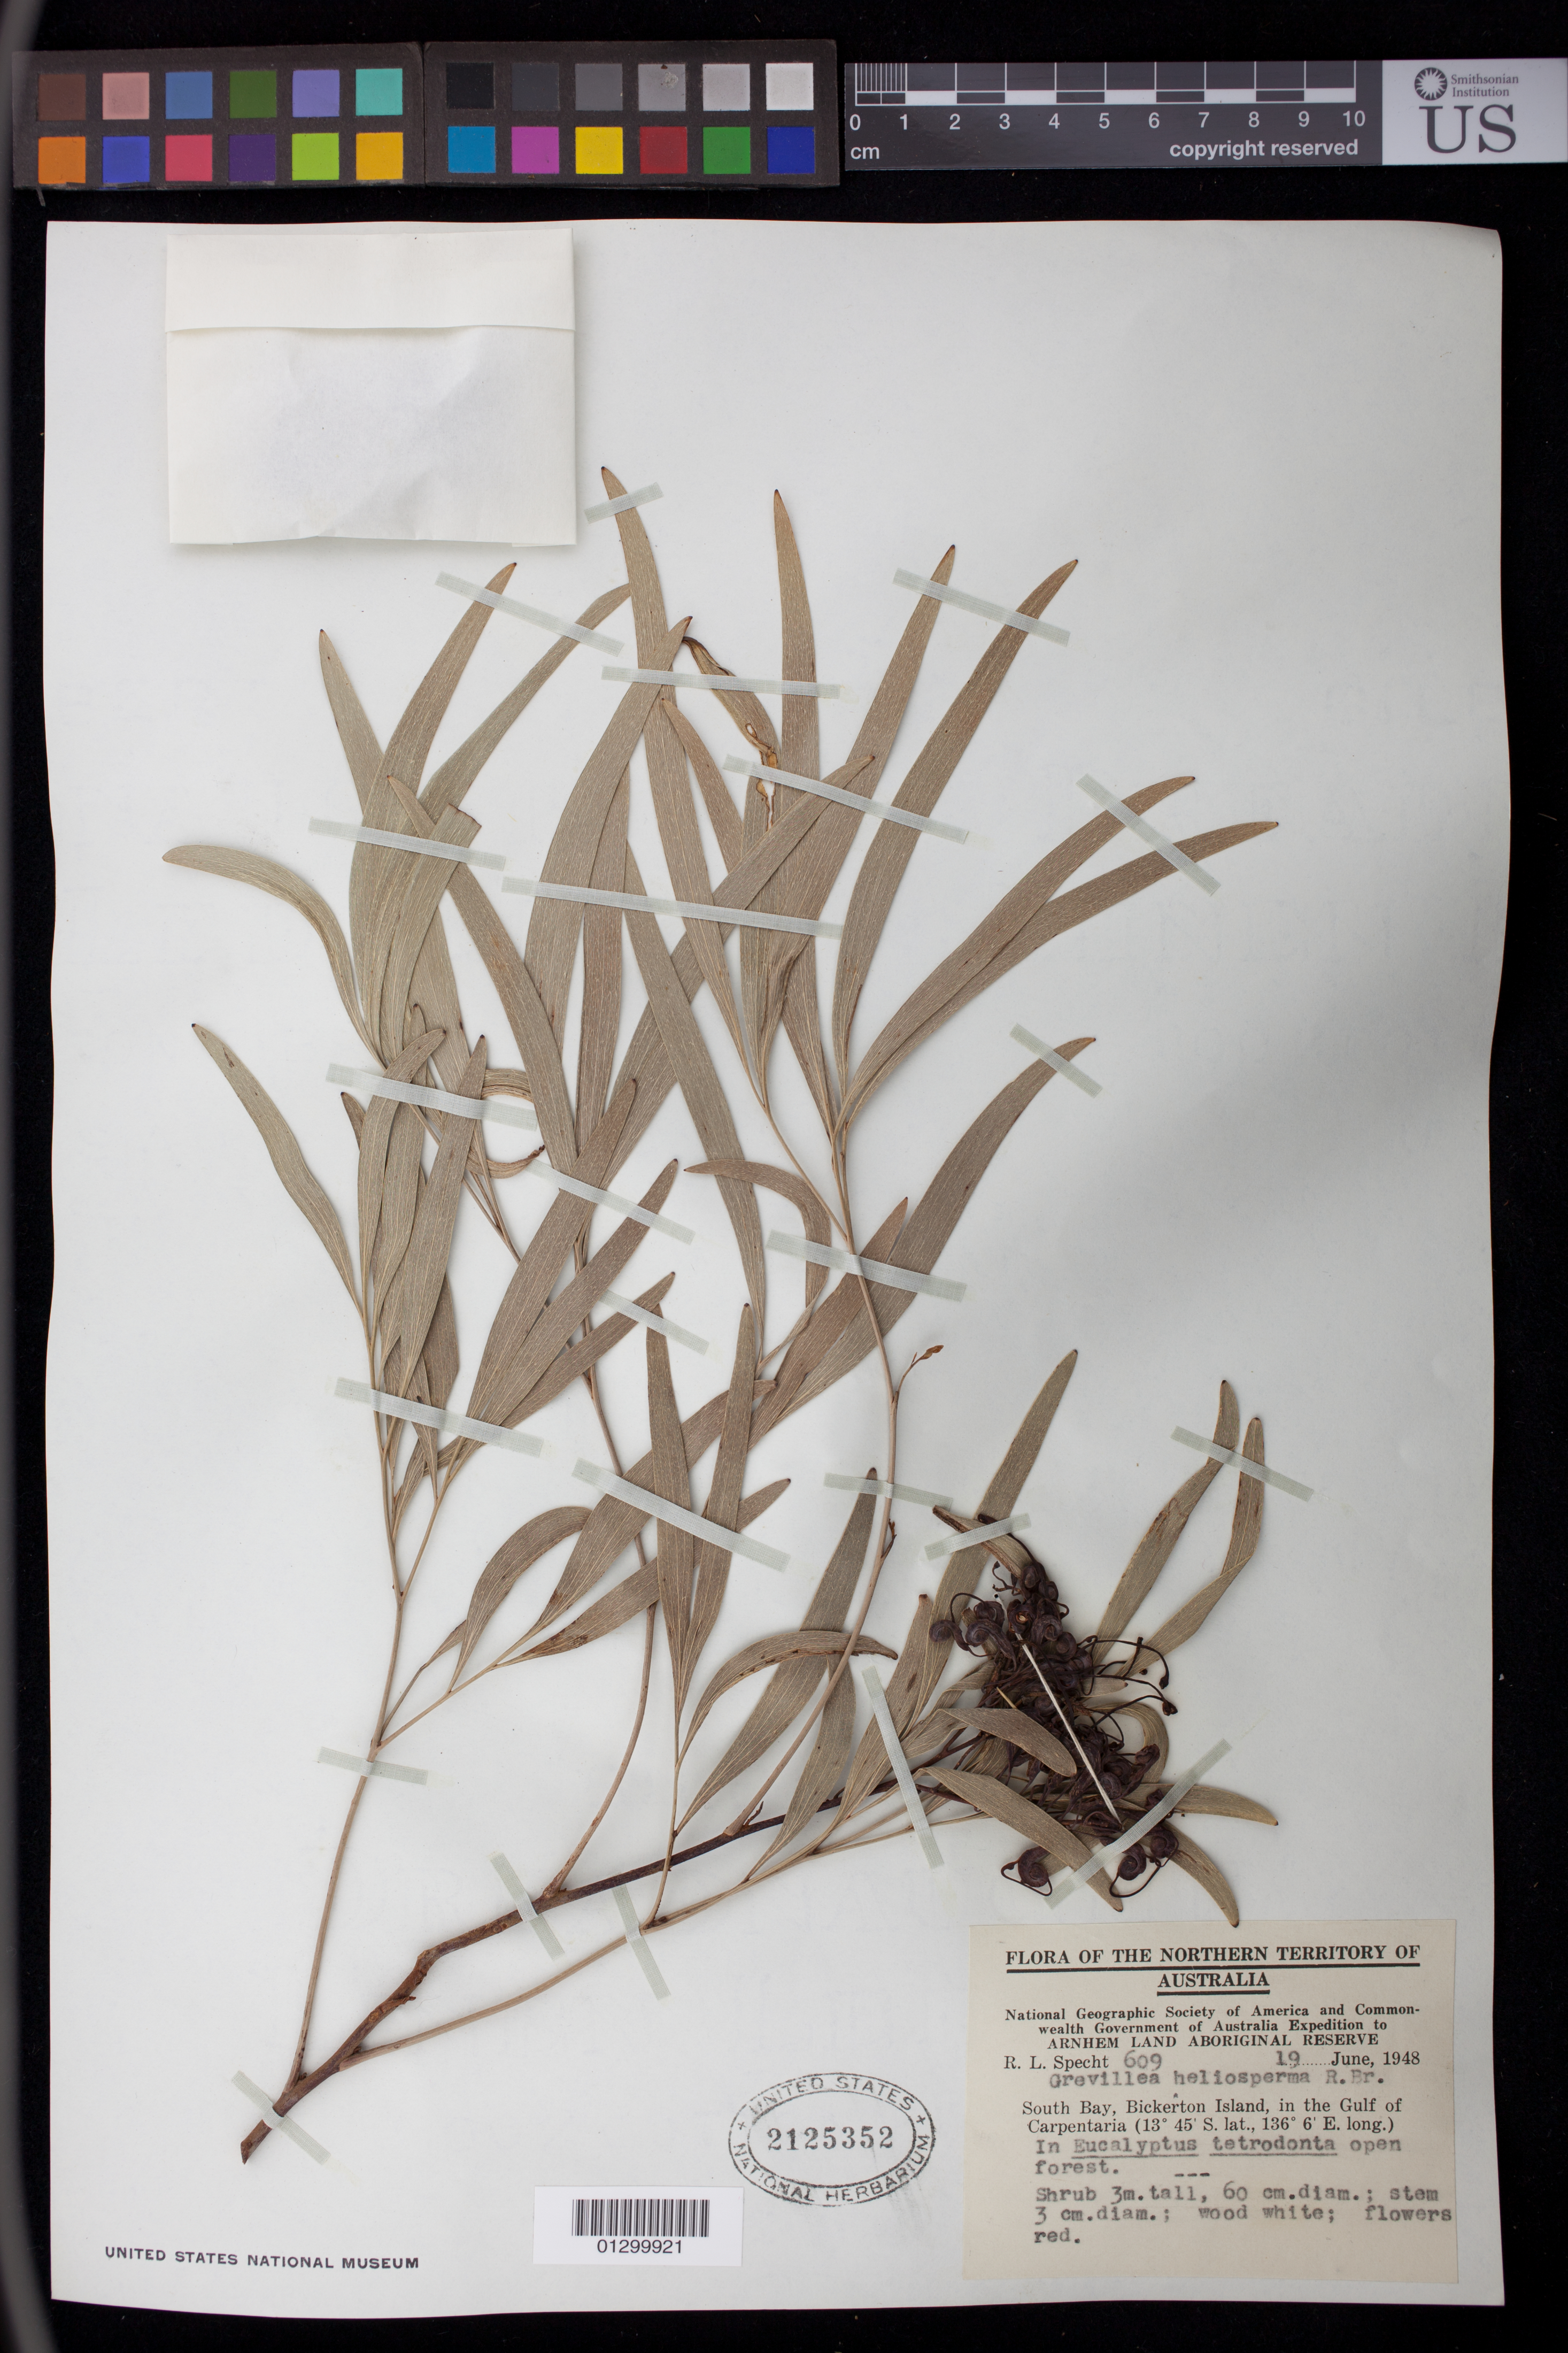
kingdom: Plantae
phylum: Tracheophyta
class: Magnoliopsida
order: Proteales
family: Proteaceae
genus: Grevillea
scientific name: Grevillea heliosperma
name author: R. Br.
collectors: R. L. Specht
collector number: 609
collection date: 1948-06-19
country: Australia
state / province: Northern Territory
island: Bickerton Island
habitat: In Eucalyptus tetrodonta open forest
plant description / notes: Shrub 3 m. tall, 60 cm. diam.; stem 3 cm. diam.; wood white; flowers red.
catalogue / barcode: US 2125352